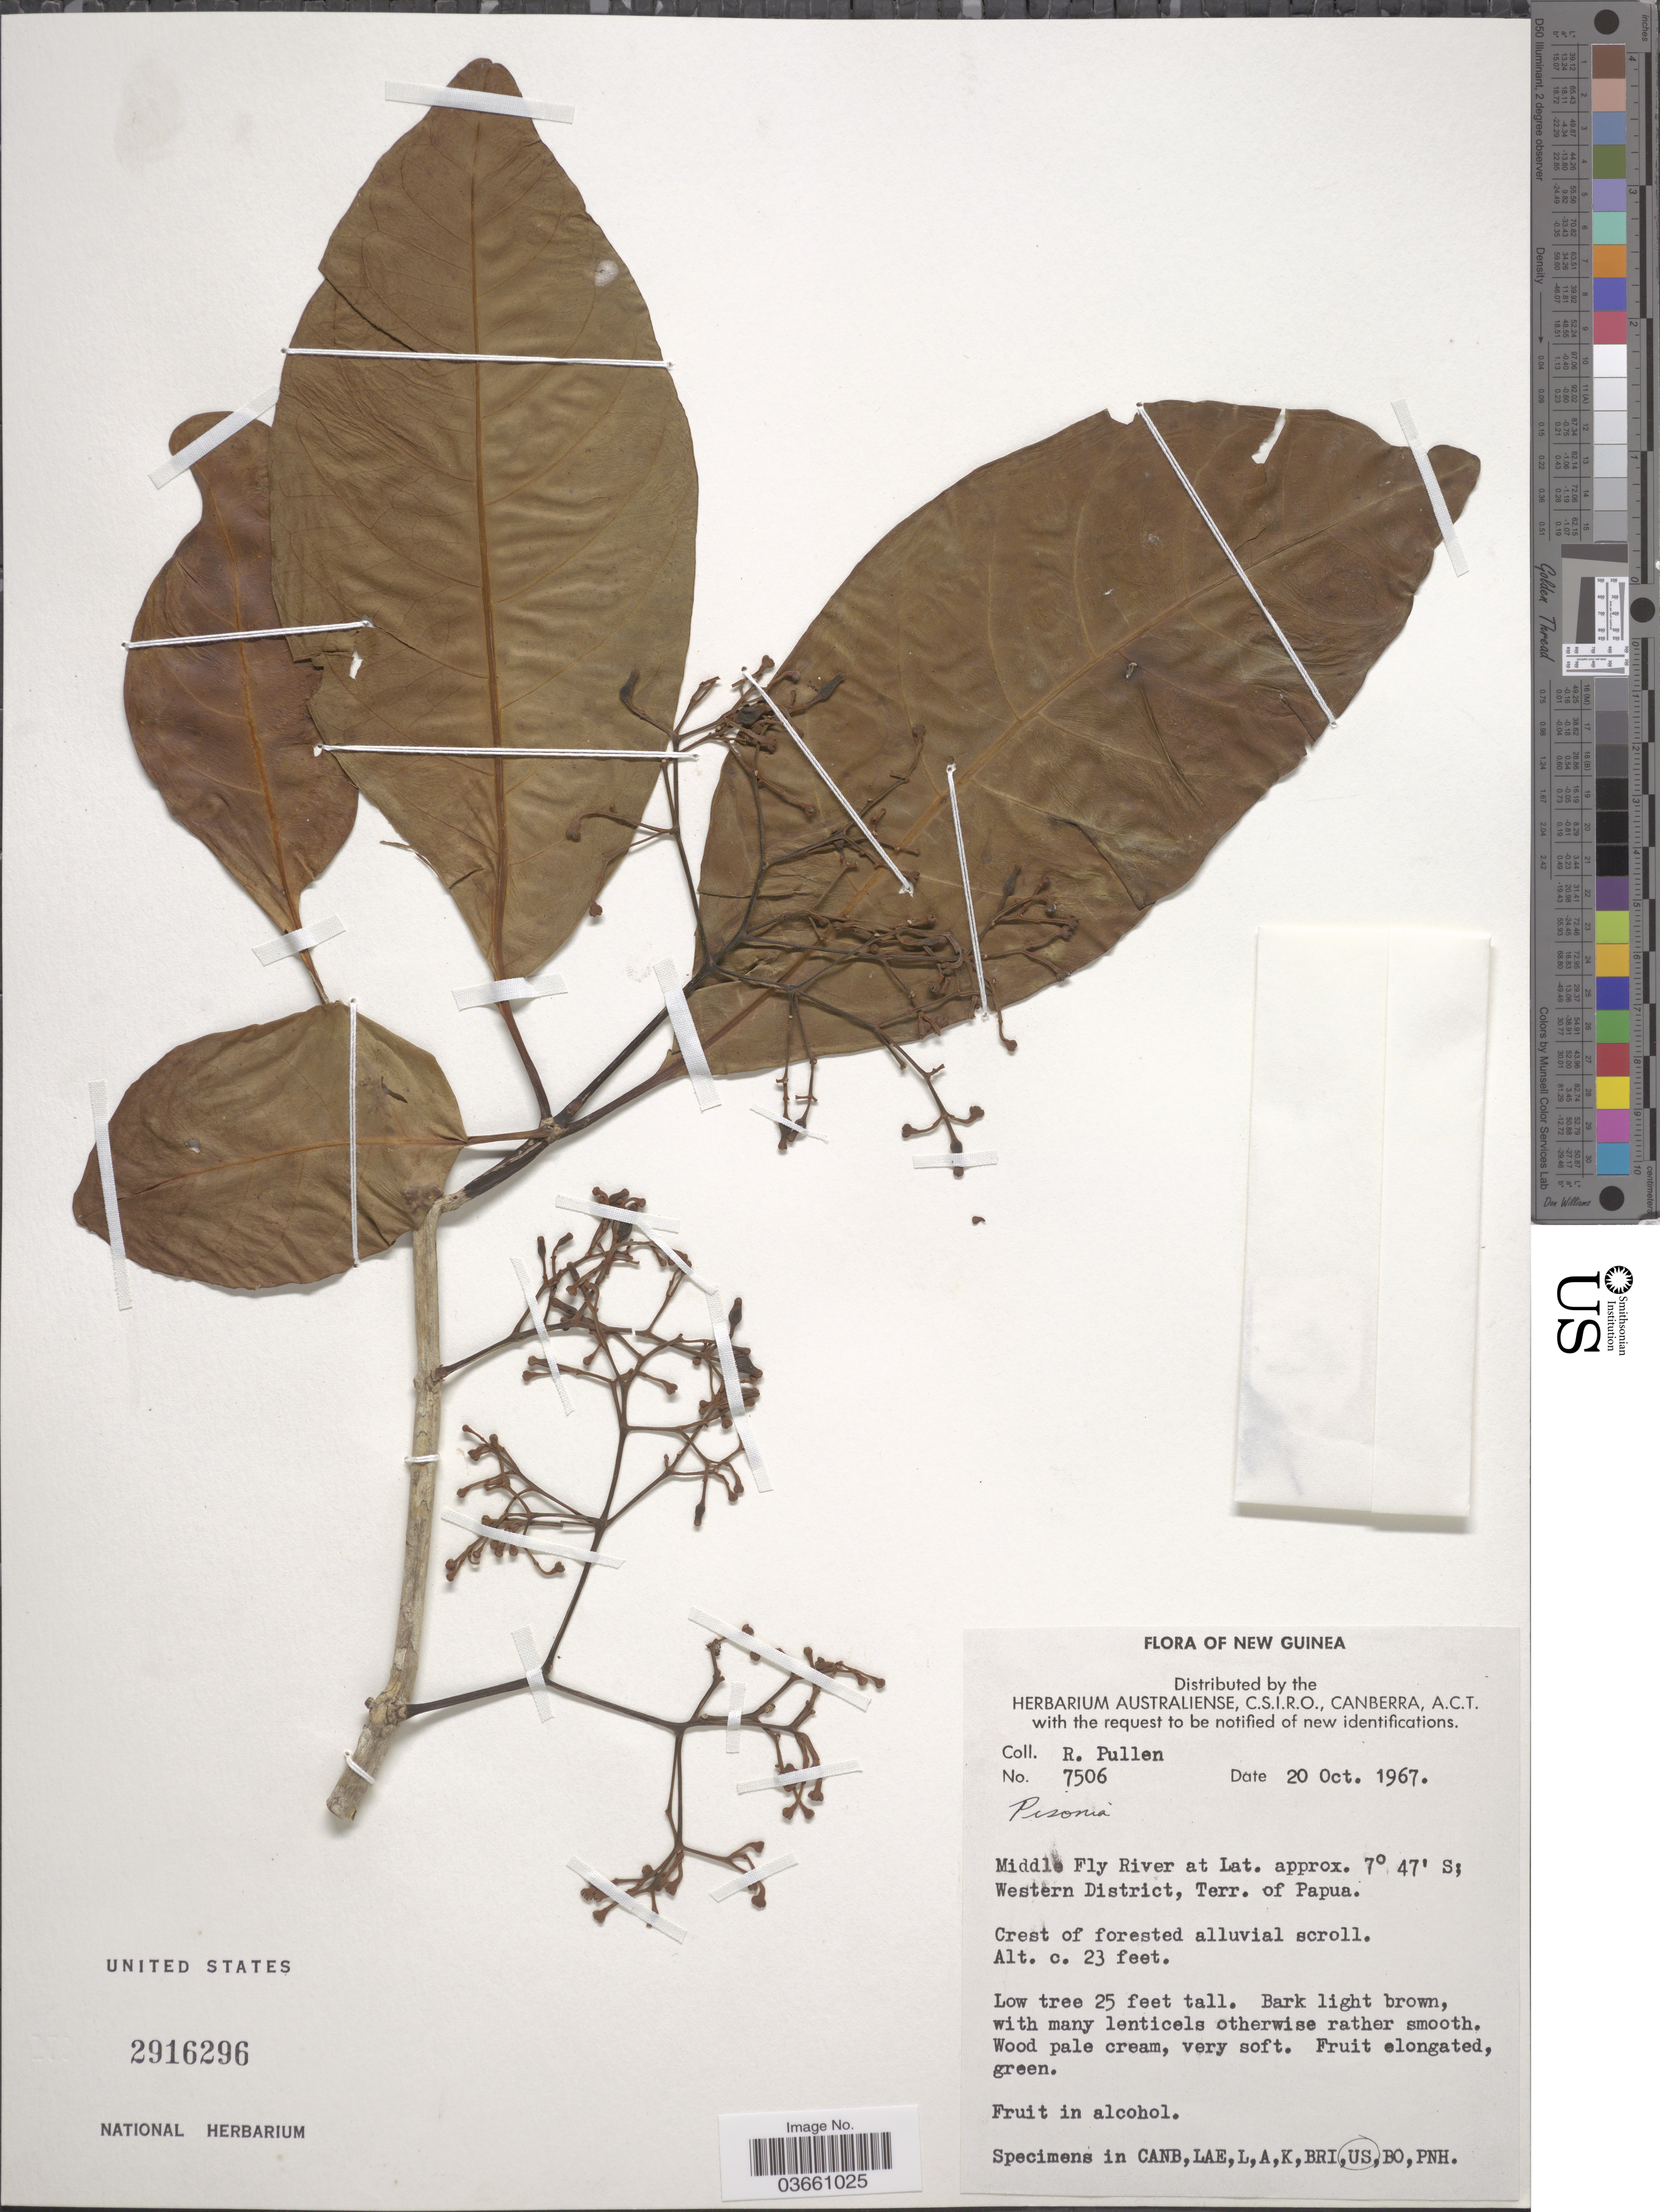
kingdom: Plantae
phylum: Tracheophyta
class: Magnoliopsida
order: Caryophyllales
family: Nyctaginaceae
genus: Pisonia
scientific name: Pisonia sp.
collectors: R. Pullen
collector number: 7506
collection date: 1967-10-20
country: Papua New Guinea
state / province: Manus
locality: New Guinea. Middle Fly River. Western District, Terr. of Papua.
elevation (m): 7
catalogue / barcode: US 2916296